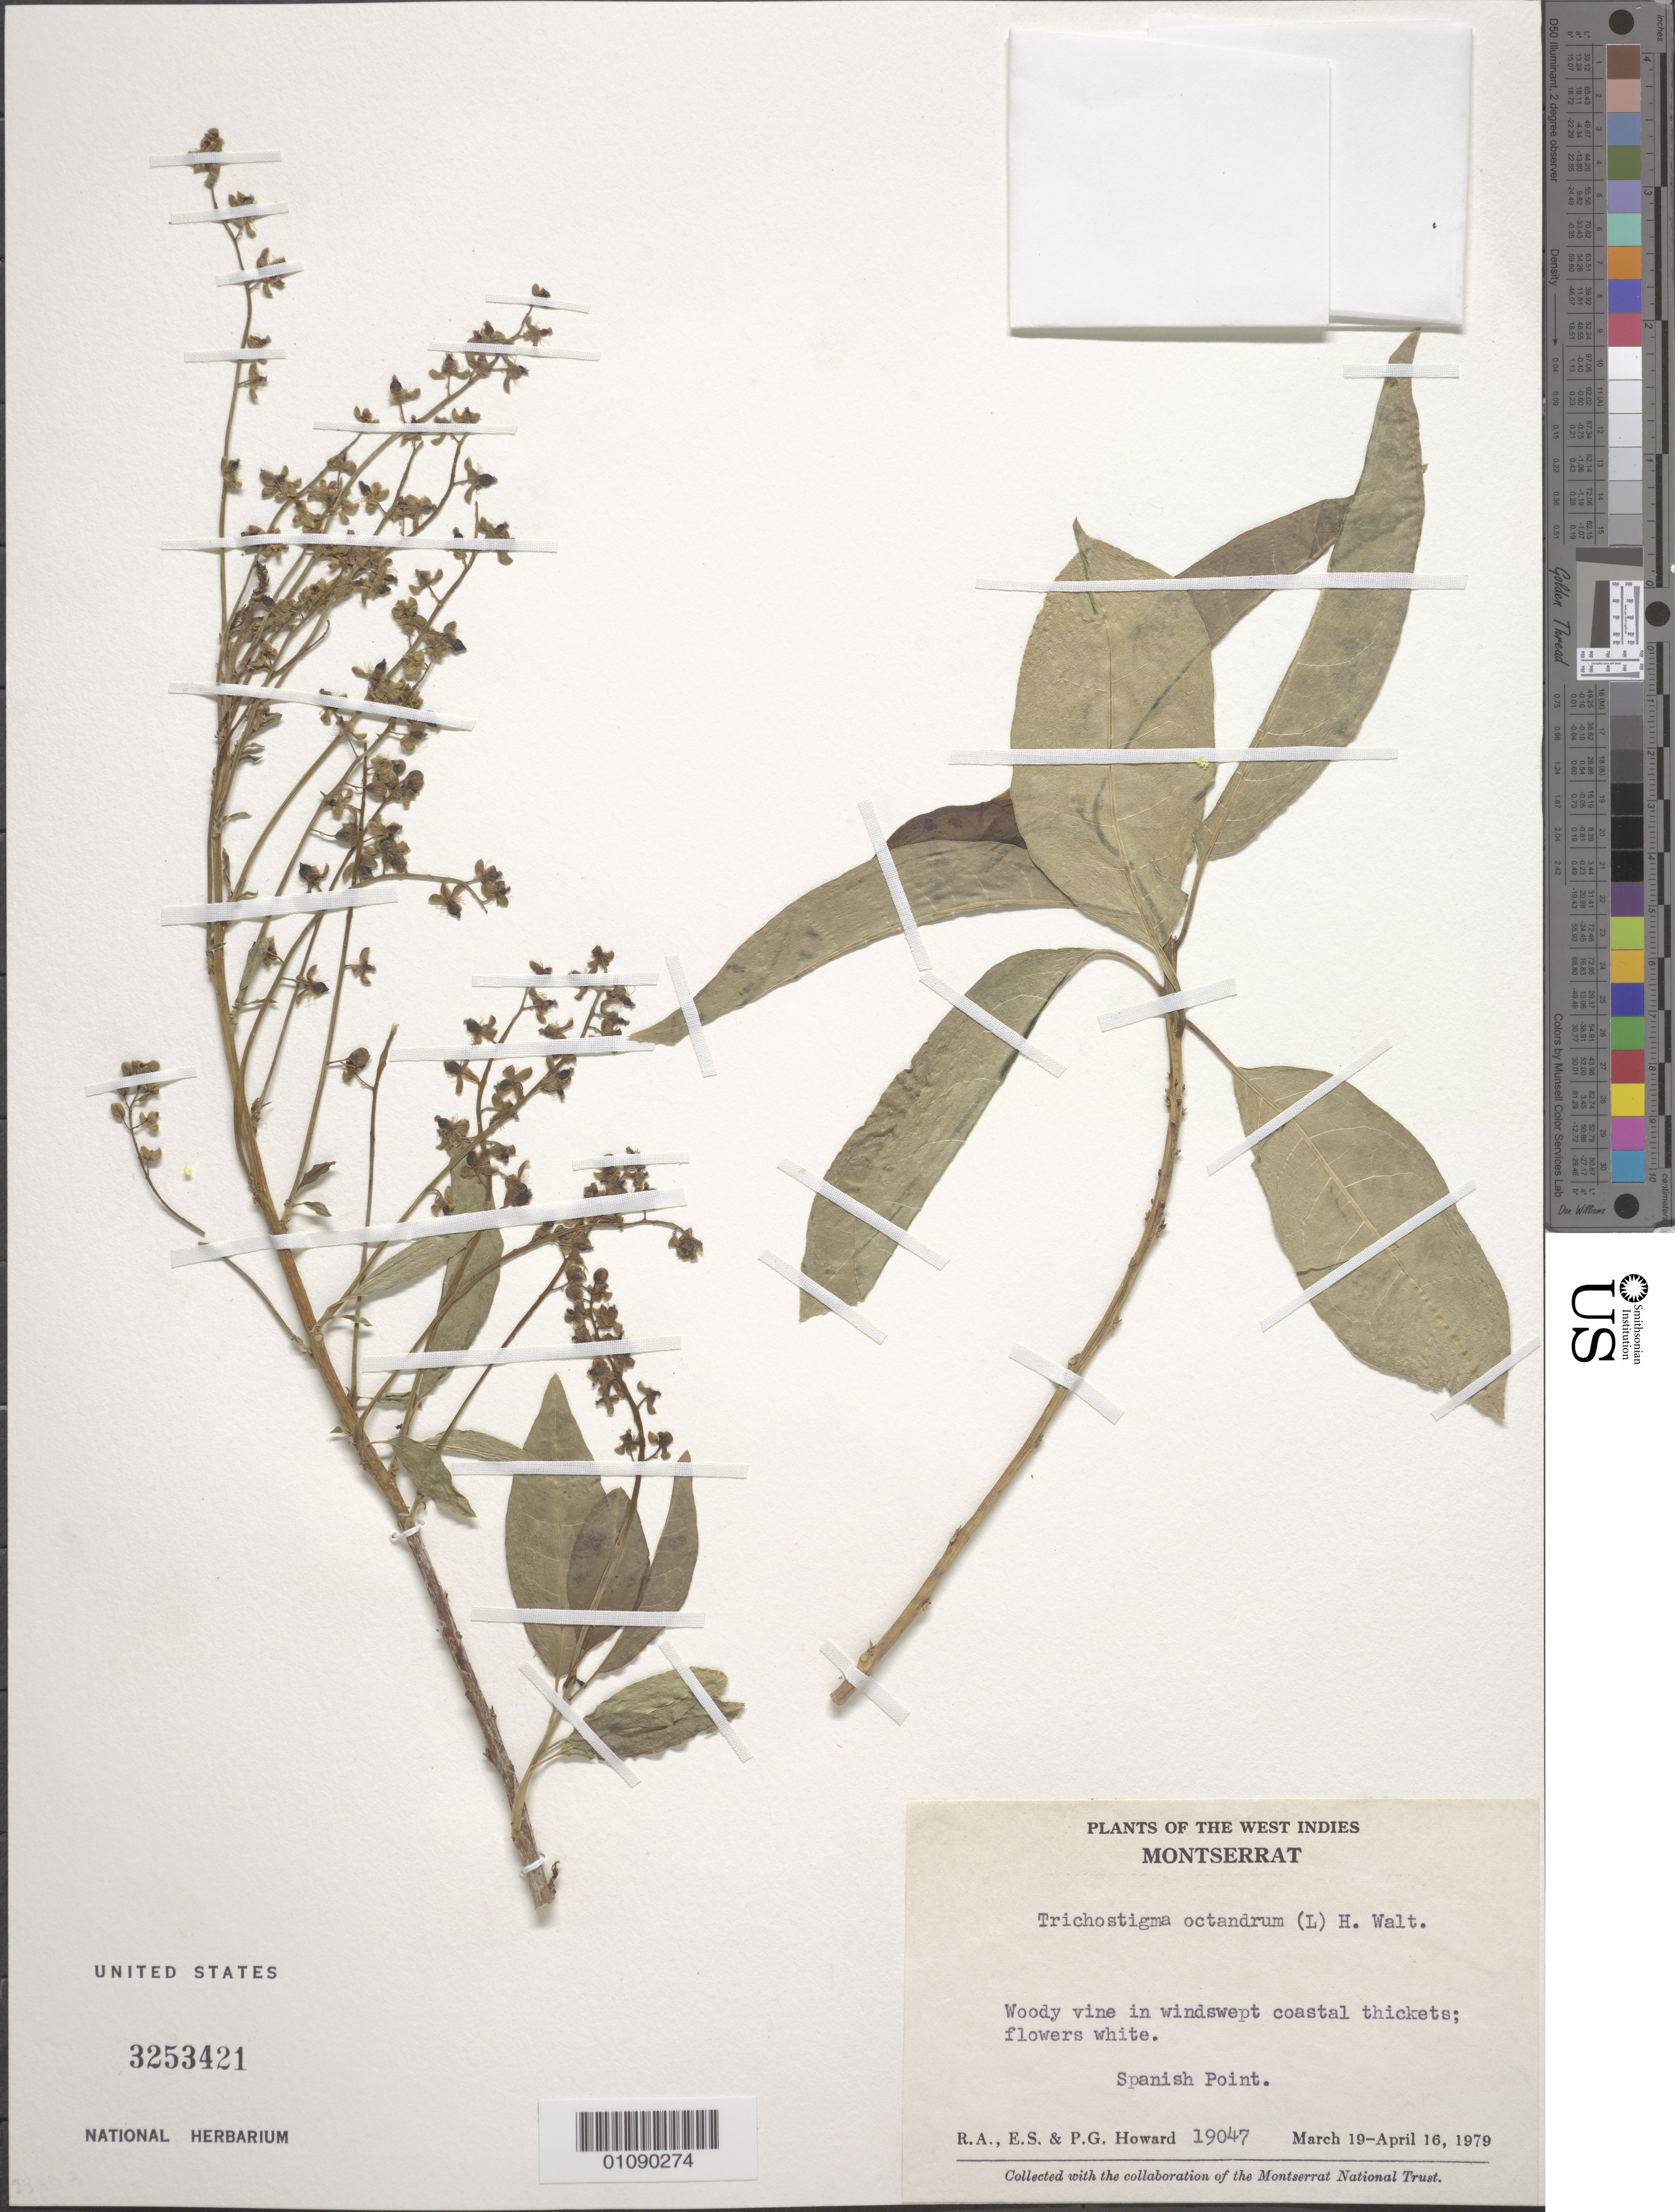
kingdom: Plantae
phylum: Tracheophyta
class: Magnoliopsida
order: Caryophyllales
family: Phytolaccaceae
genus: Trichostigma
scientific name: Trichostigma octandrum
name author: (L.) H. Walter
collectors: E. S. Howard, P. Howard & R. A. Howard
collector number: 19047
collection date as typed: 19 Mar 1979 to 16 Apr 1979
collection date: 1979-03-19/1979-04-16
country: Montserrat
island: Montserrat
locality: Spanish Point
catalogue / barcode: US 3253421